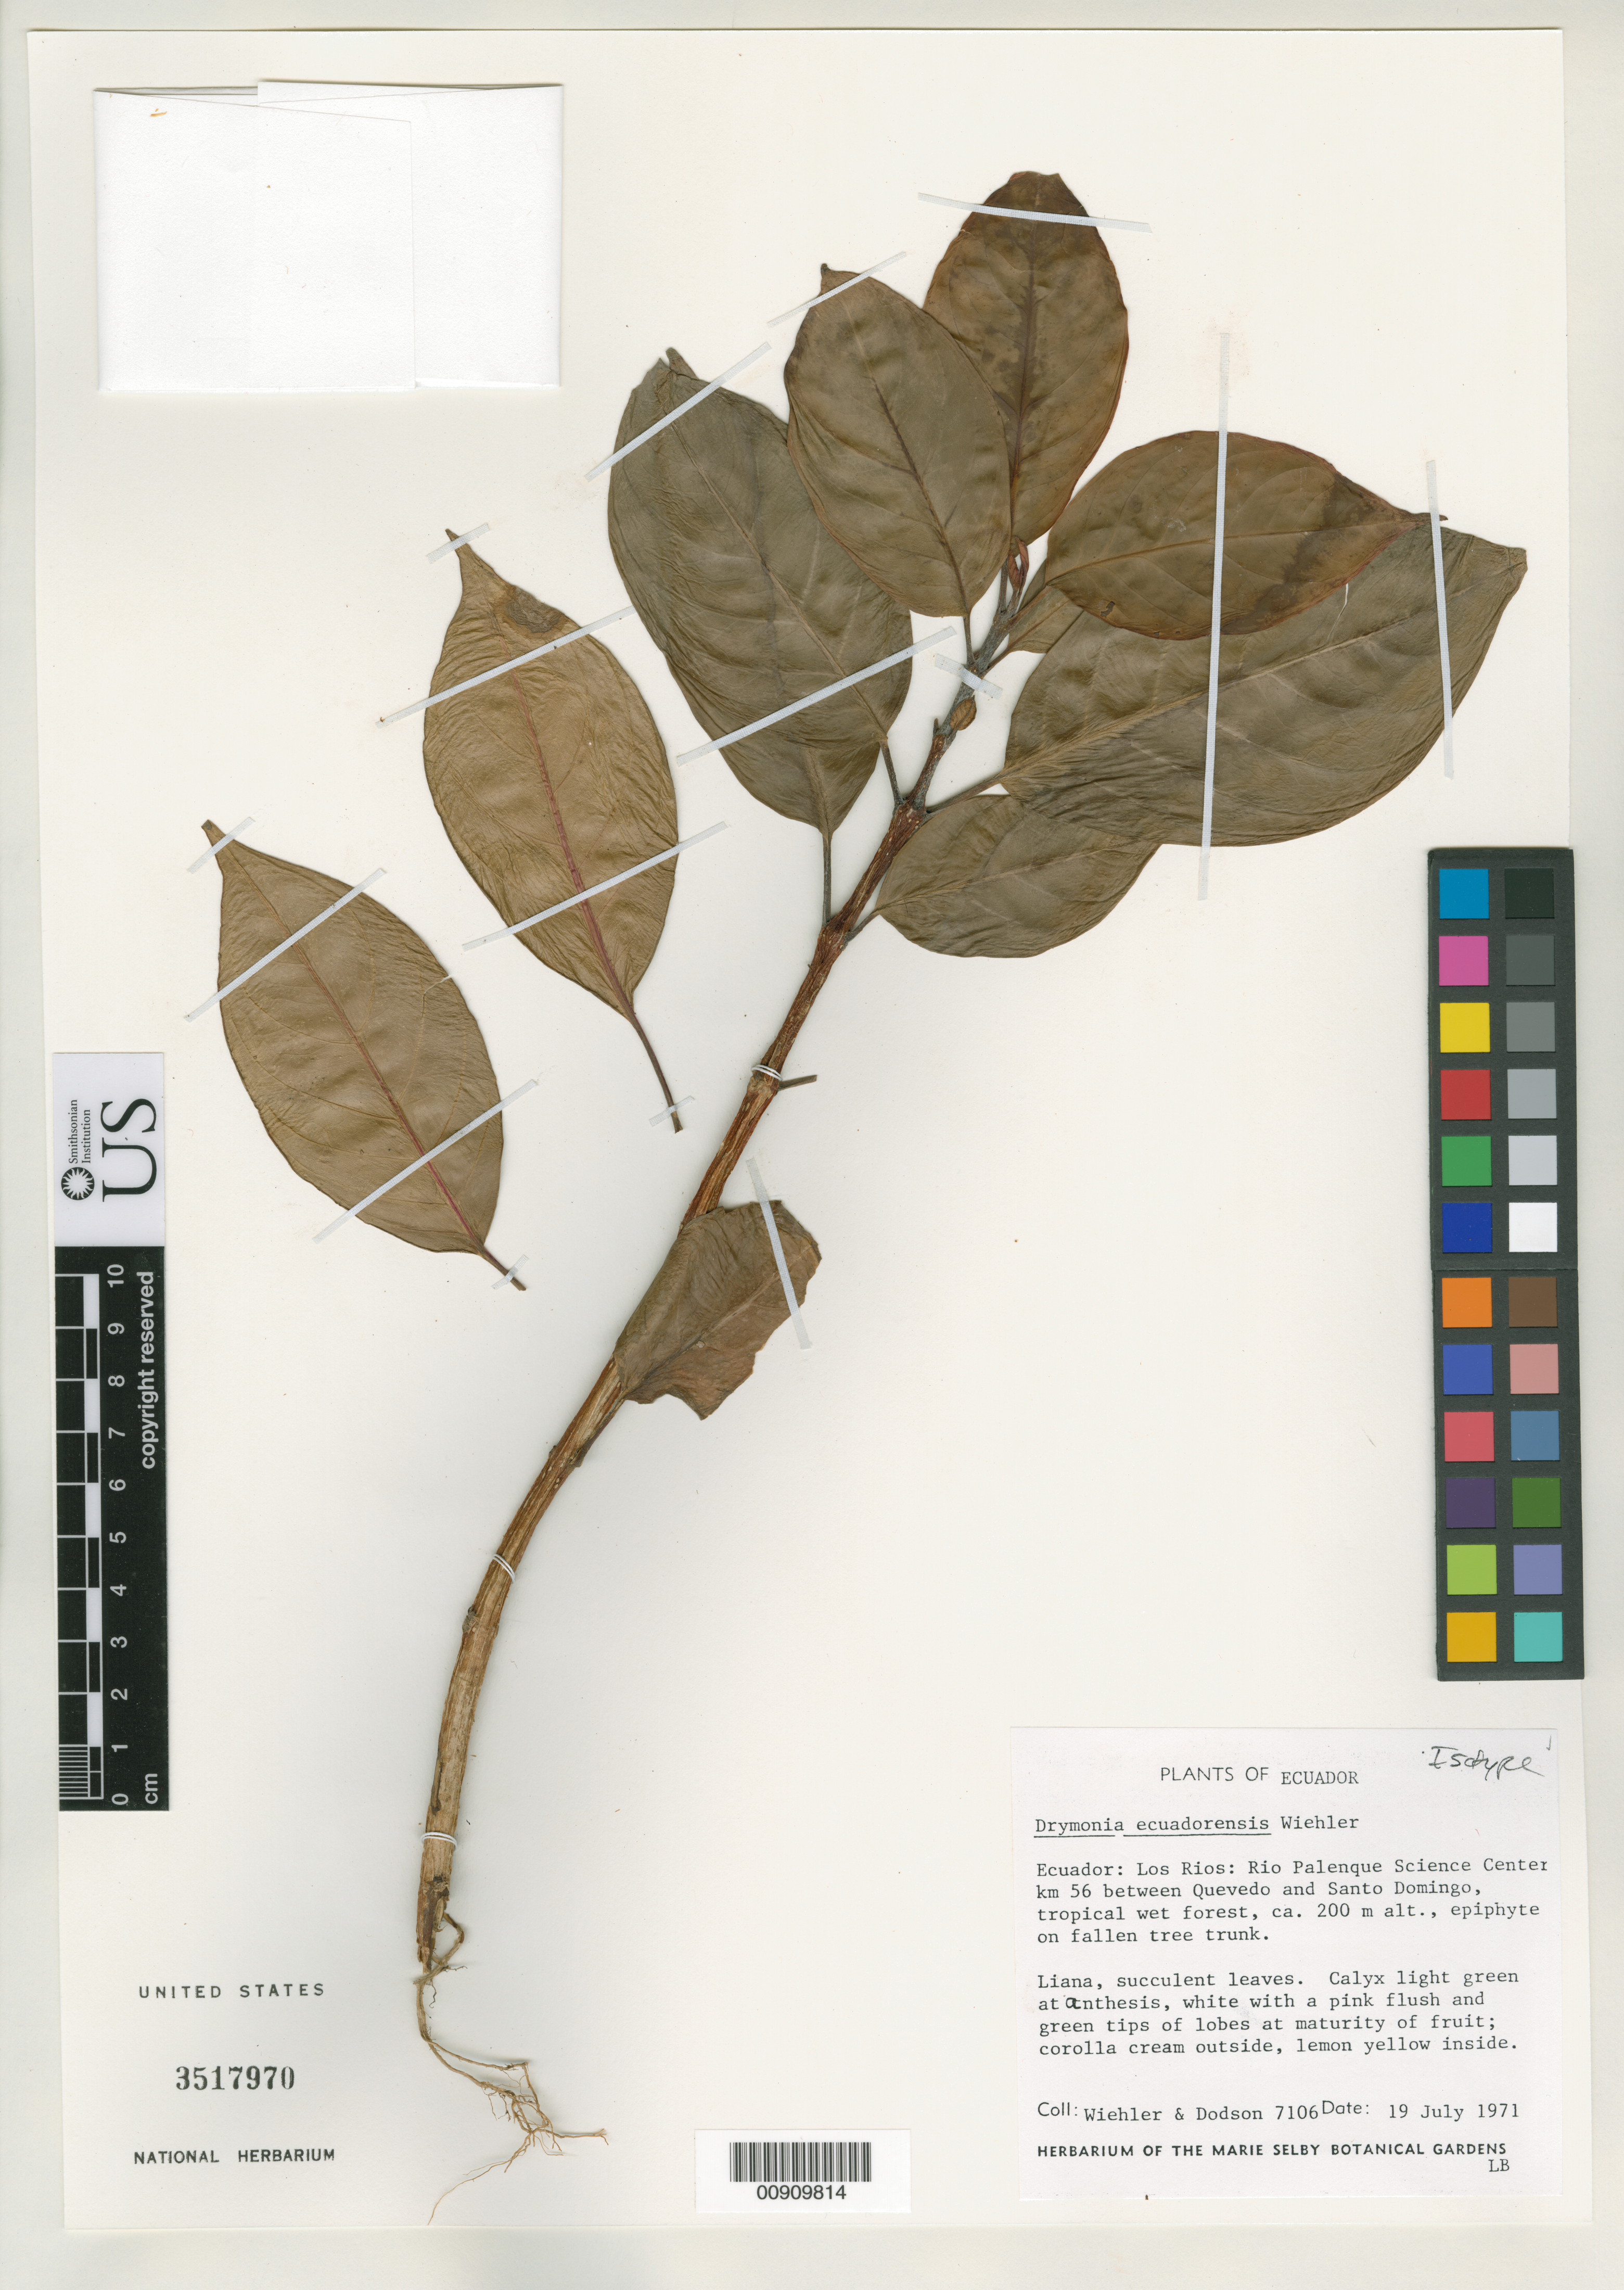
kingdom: Plantae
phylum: Tracheophyta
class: Magnoliopsida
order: Lamiales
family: Gesneriaceae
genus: Drymonia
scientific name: Drymonia ecuadorensis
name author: Wiehler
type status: Isotype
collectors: H. J. Wiehler & C. Dodson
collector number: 7106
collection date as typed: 19 Jul 1971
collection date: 1971-07-19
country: Ecuador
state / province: Los Ríos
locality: Ecuador: Los Rios: Rio Palenque Science Center, km 56 between Quevedo and Santo Domingo.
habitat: Tropical wet forest.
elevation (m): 200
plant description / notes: Cited by J.R. Clark et al., Selbyana 24: 119-140 (2003).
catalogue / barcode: US 3517970